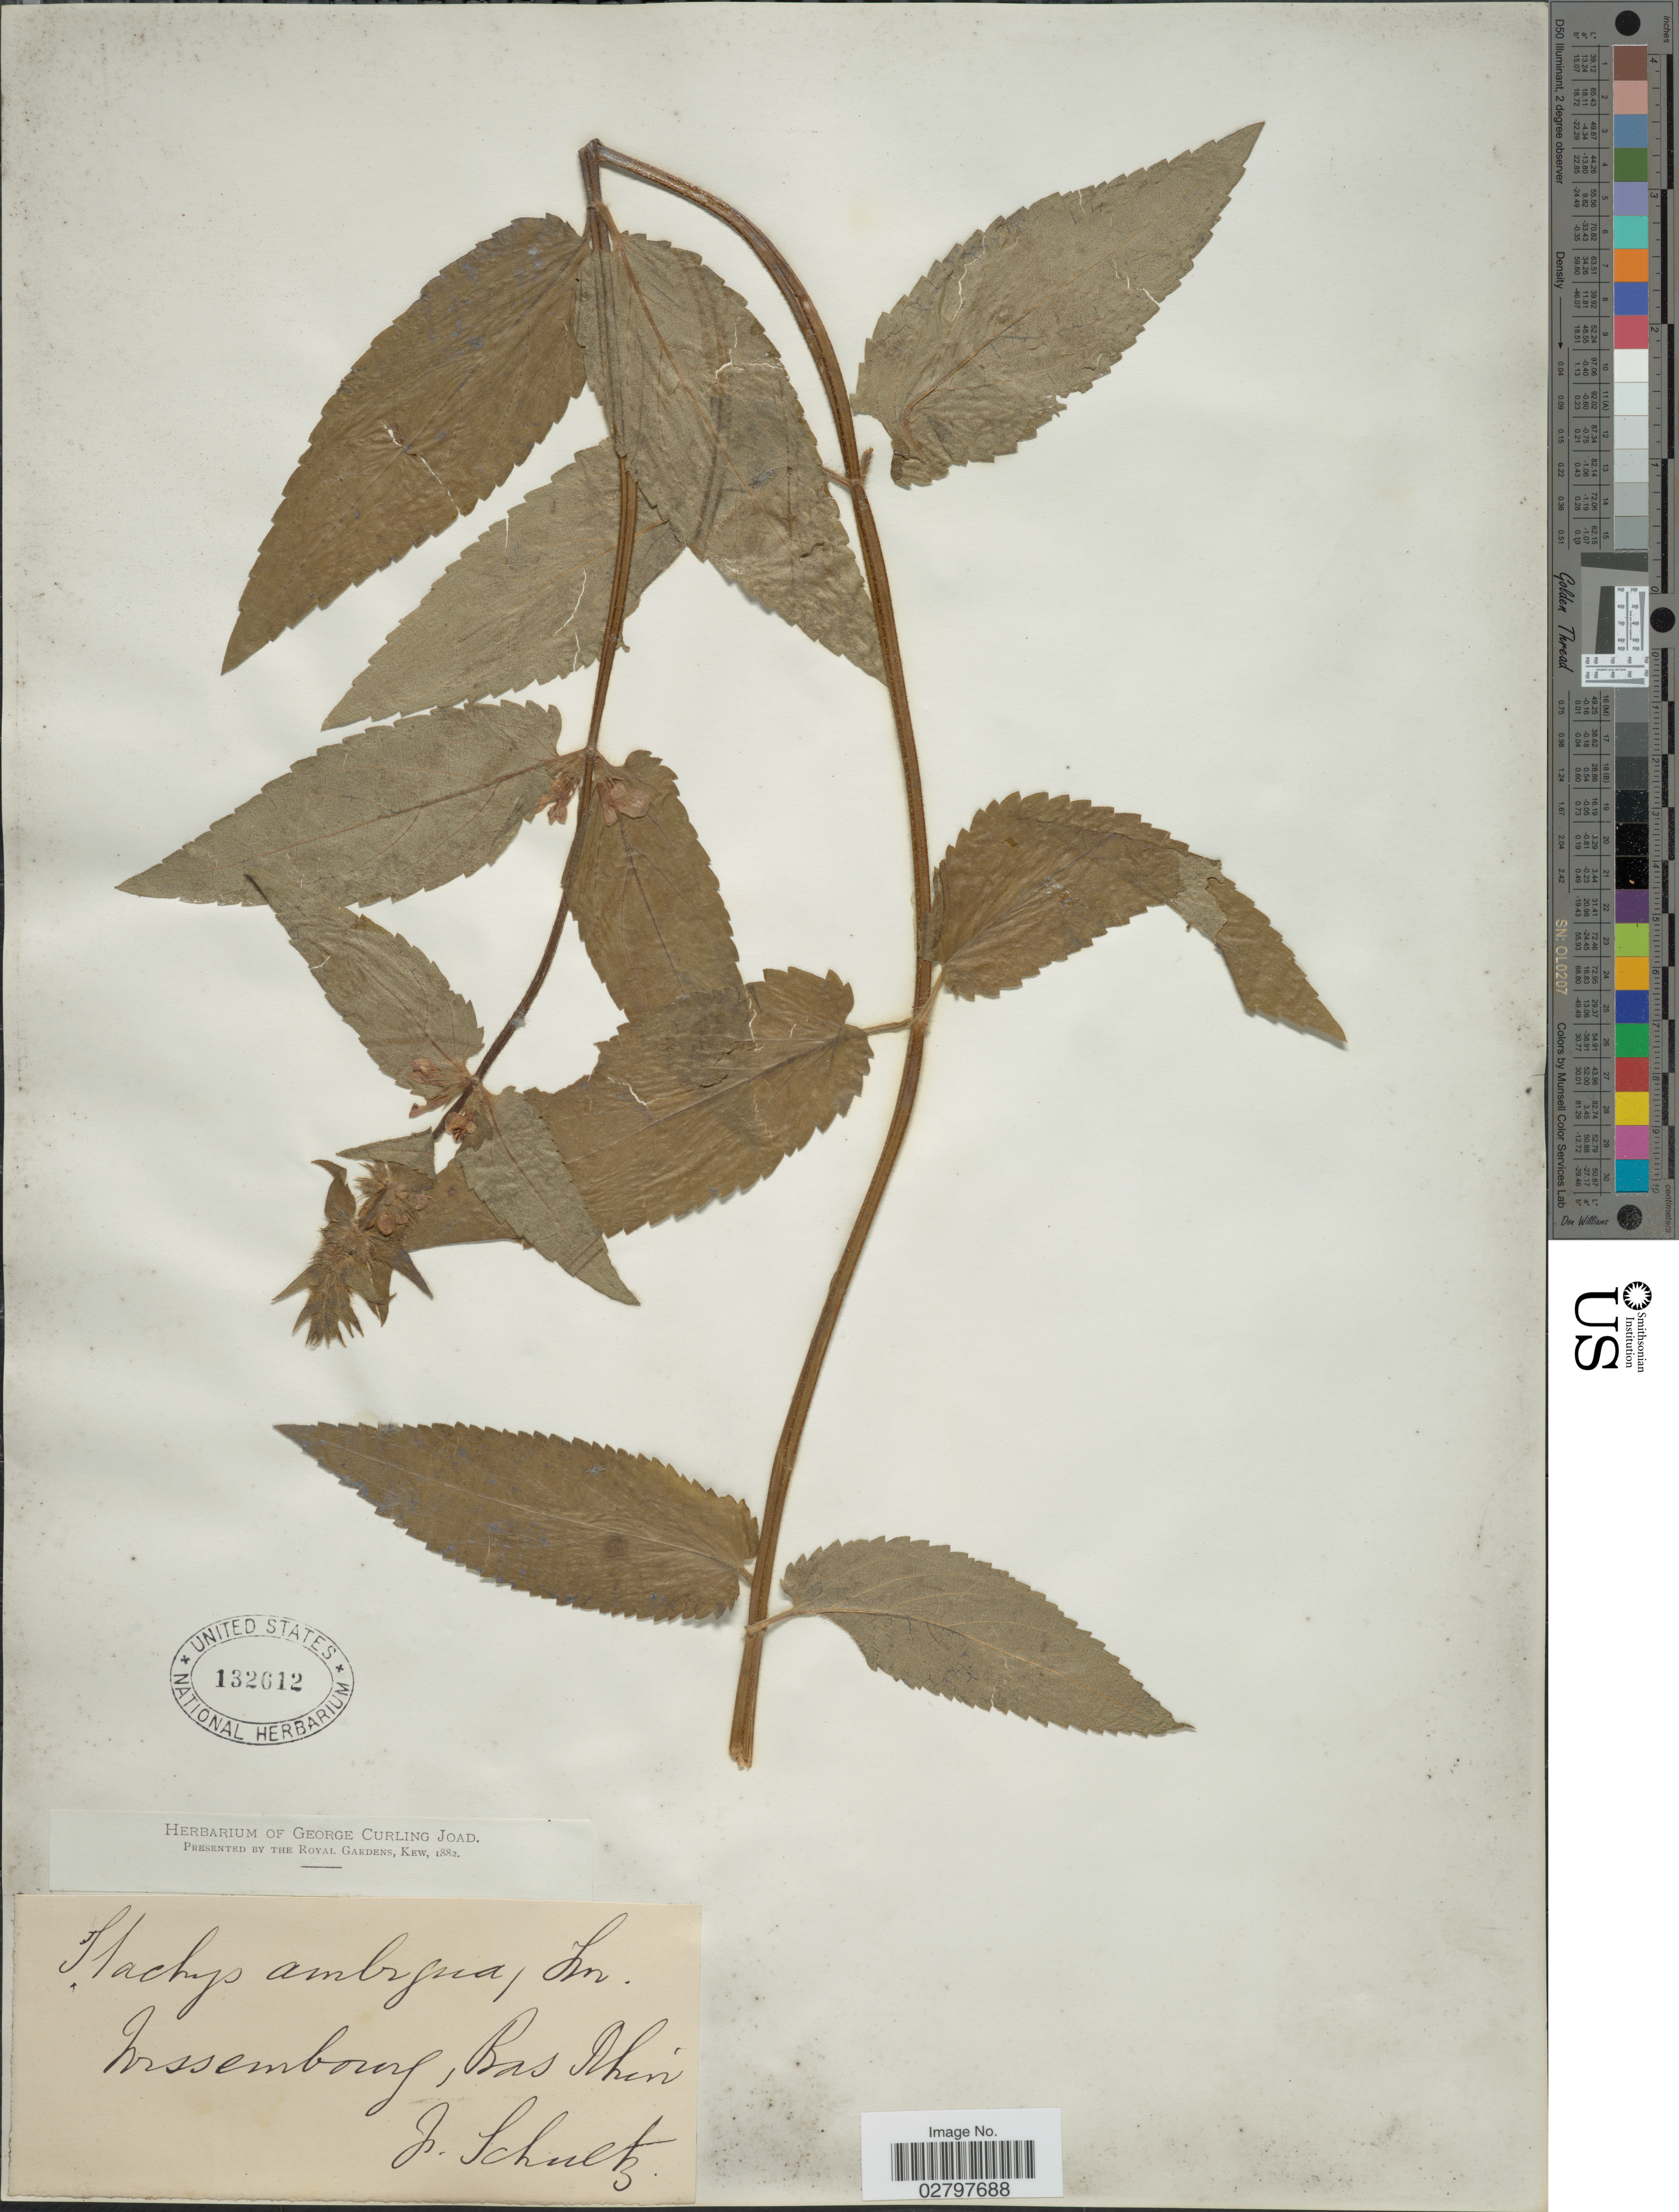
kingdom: Plantae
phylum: Tracheophyta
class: Magnoliopsida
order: Lamiales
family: Lamiaceae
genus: Stachys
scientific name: Stachys ambigua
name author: (A. Gray) Britton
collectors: F. Schultz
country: France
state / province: Grand Est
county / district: Bas-Rhin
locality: Wissembourg, Bas Rhin.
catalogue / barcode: US 132612